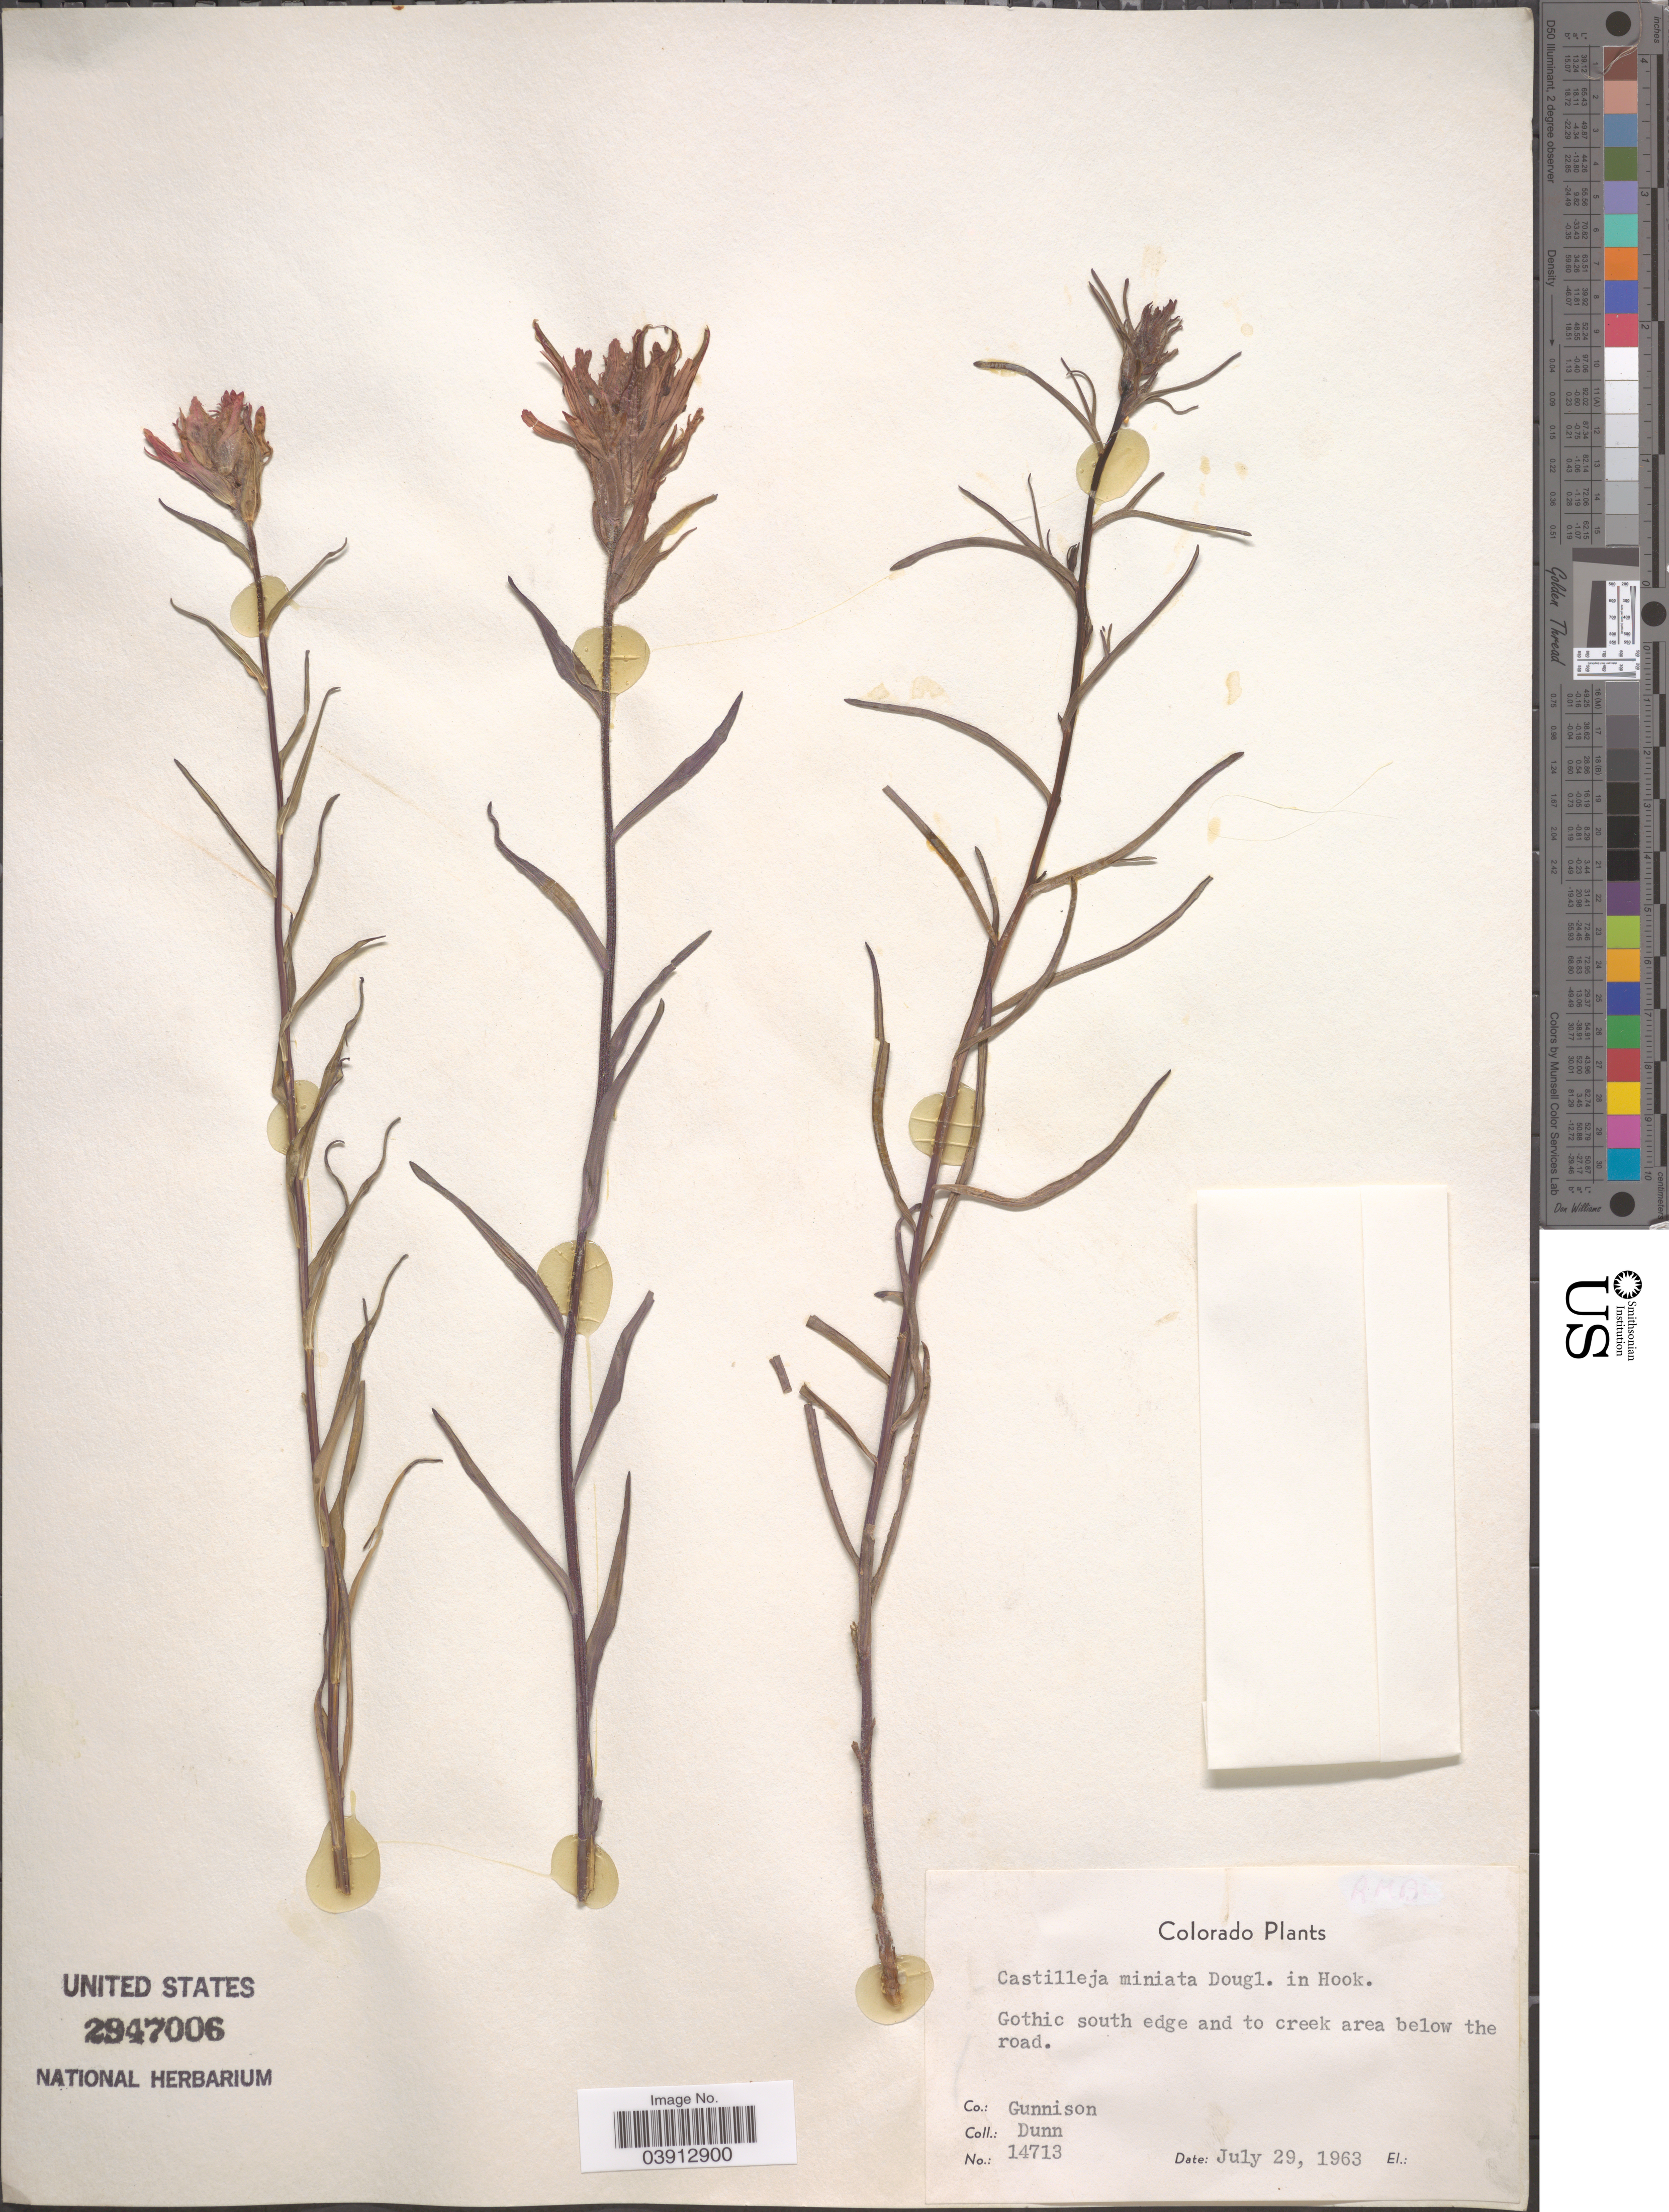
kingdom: Plantae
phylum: Tracheophyta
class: Magnoliopsida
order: Lamiales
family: Orobanchaceae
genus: Castilleja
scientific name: Castilleja miniata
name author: Douglas ex Hook.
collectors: Dunn, --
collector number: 14713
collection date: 1963-07-29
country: United States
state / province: Colorado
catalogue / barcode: US 2947006